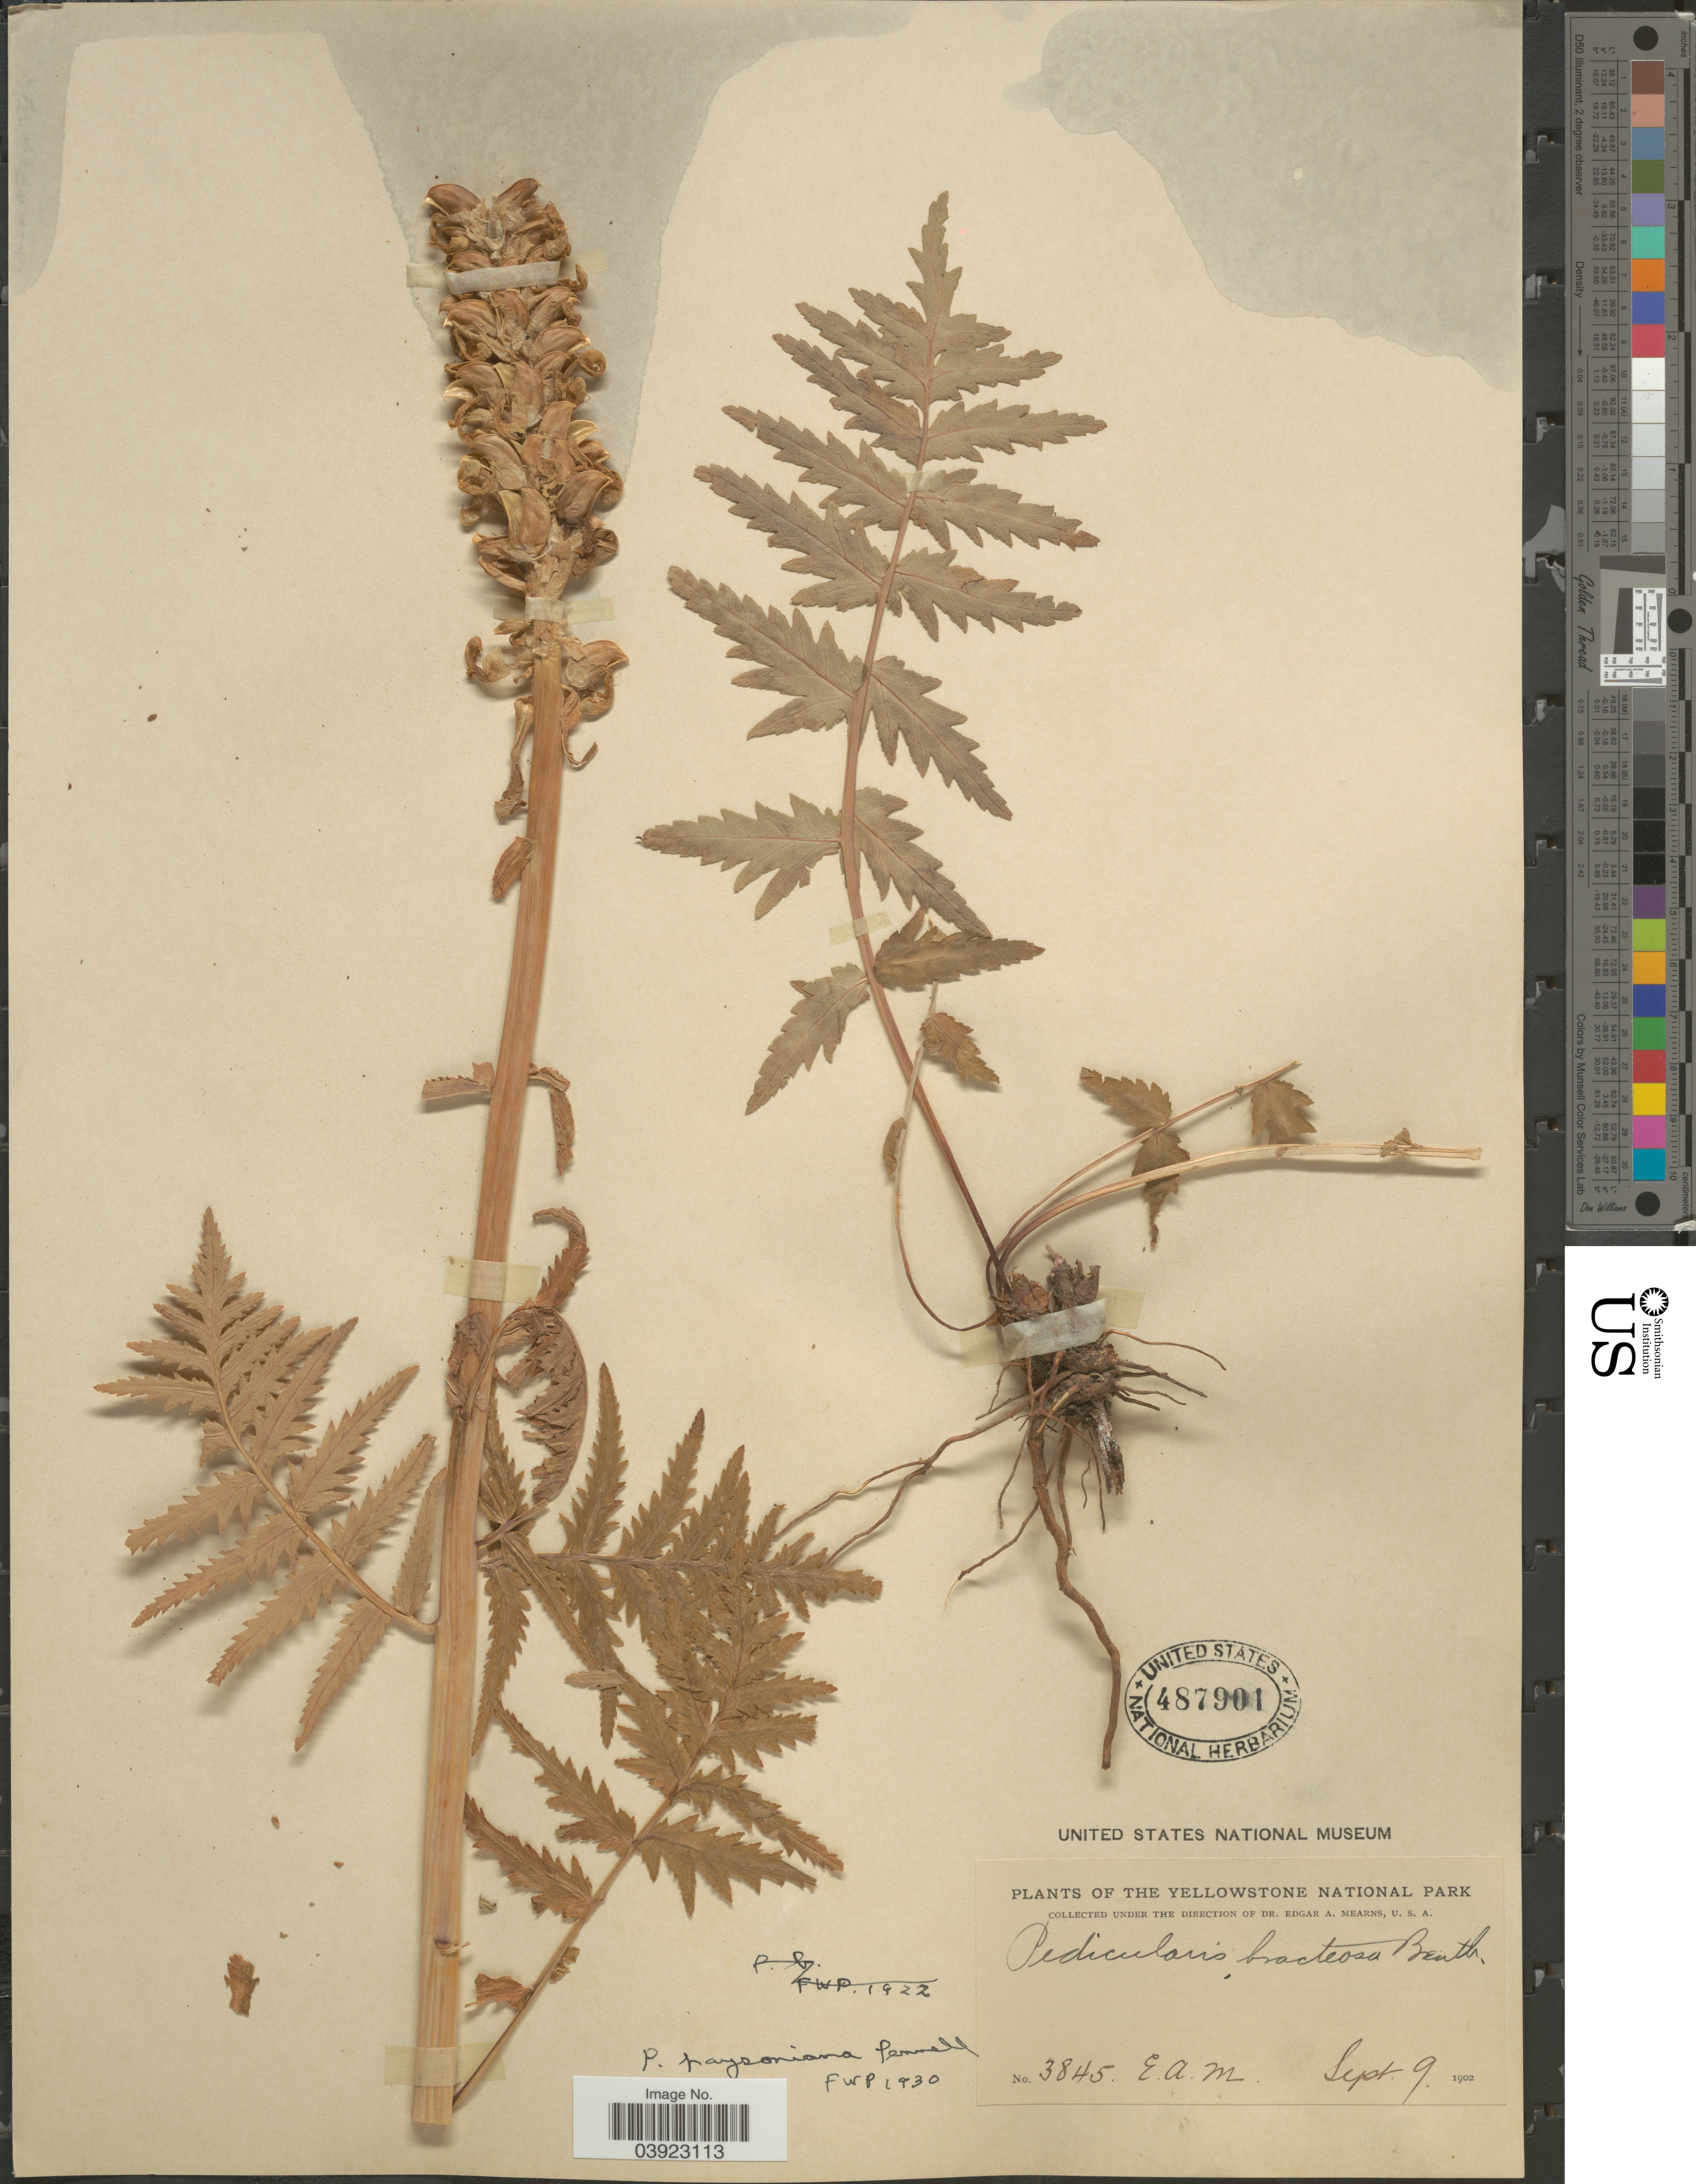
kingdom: Plantae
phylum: Tracheophyta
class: Magnoliopsida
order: Lamiales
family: Orobanchaceae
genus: Pedicularis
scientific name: Pedicularis paysoniana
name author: Pennell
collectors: E. A. Mearns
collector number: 3845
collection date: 1902-09-09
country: United States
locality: Yellowstone National Park.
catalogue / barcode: US 487901